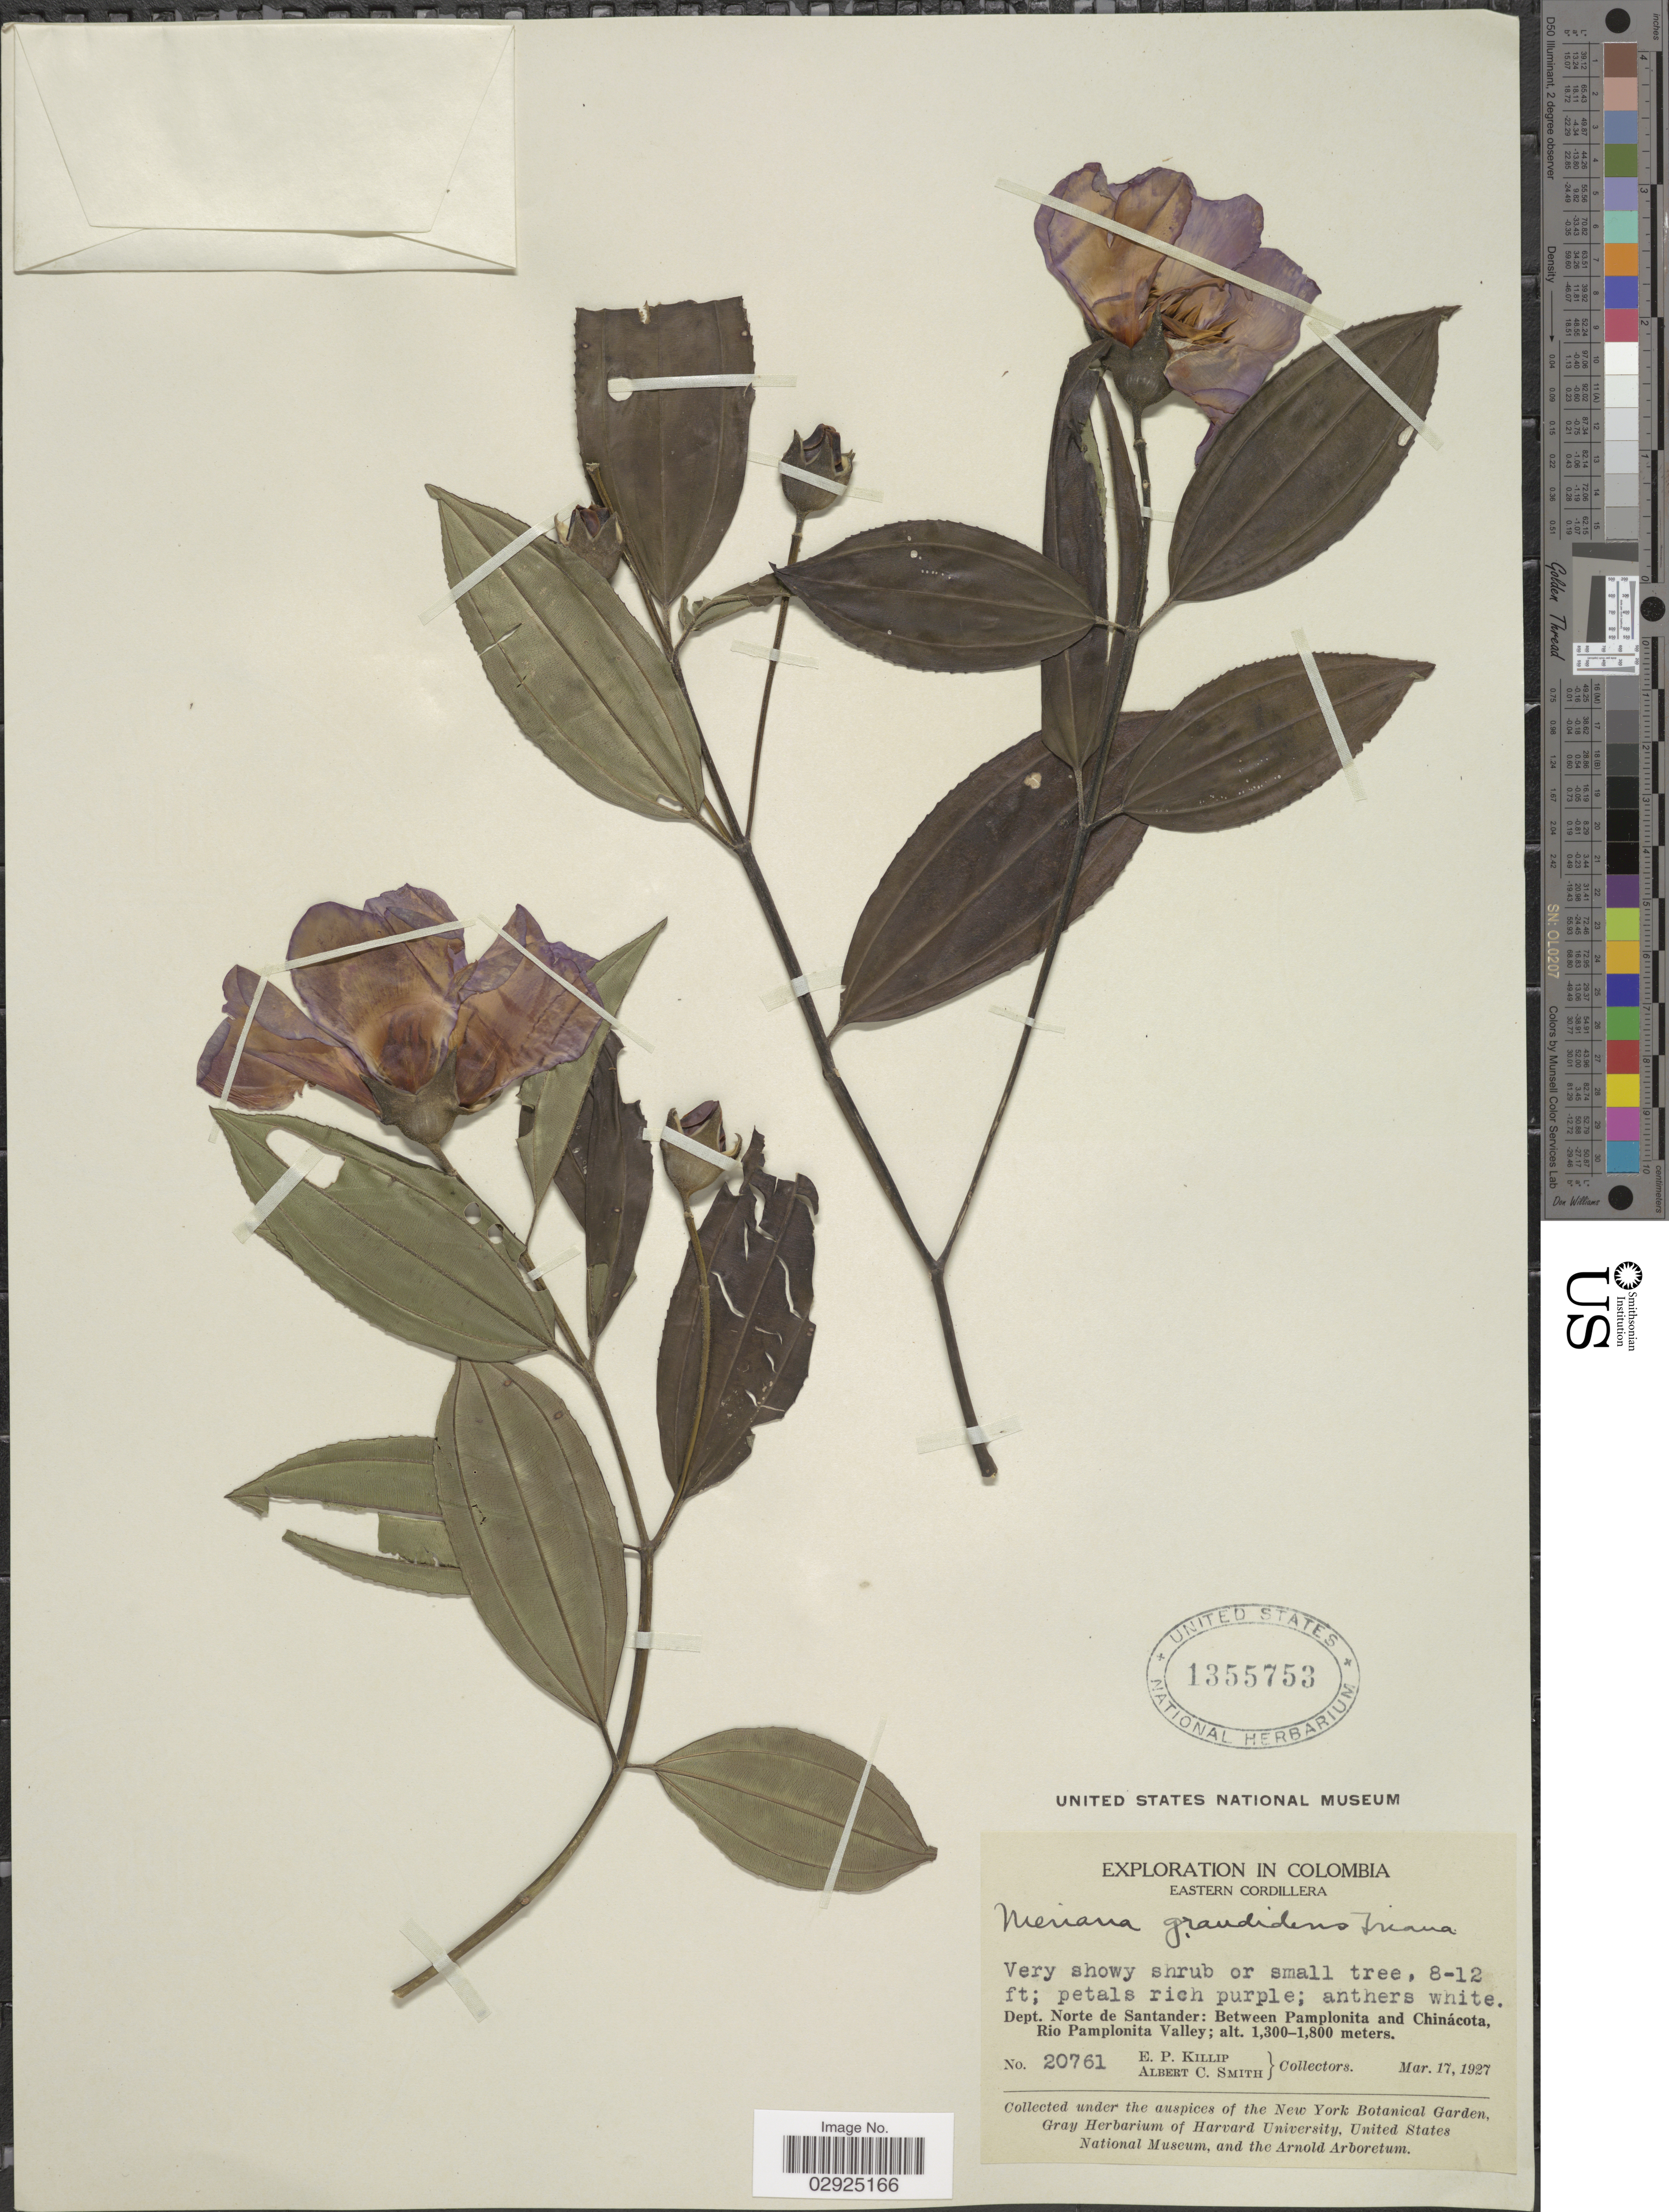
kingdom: Plantae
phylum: Tracheophyta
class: Magnoliopsida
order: Myrtales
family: Melastomataceae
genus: Meriania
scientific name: Meriania grandidens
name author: Triana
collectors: E. P. Killip & A. C. Smith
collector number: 20761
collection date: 1927-03-17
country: Colombia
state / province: Norte de Santander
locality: Eastern Cordillera. Dept. Norte de Santander: Between Pamplonita and Chinácota, Rio Pamplonita Valley.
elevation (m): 1300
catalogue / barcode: US 1355753